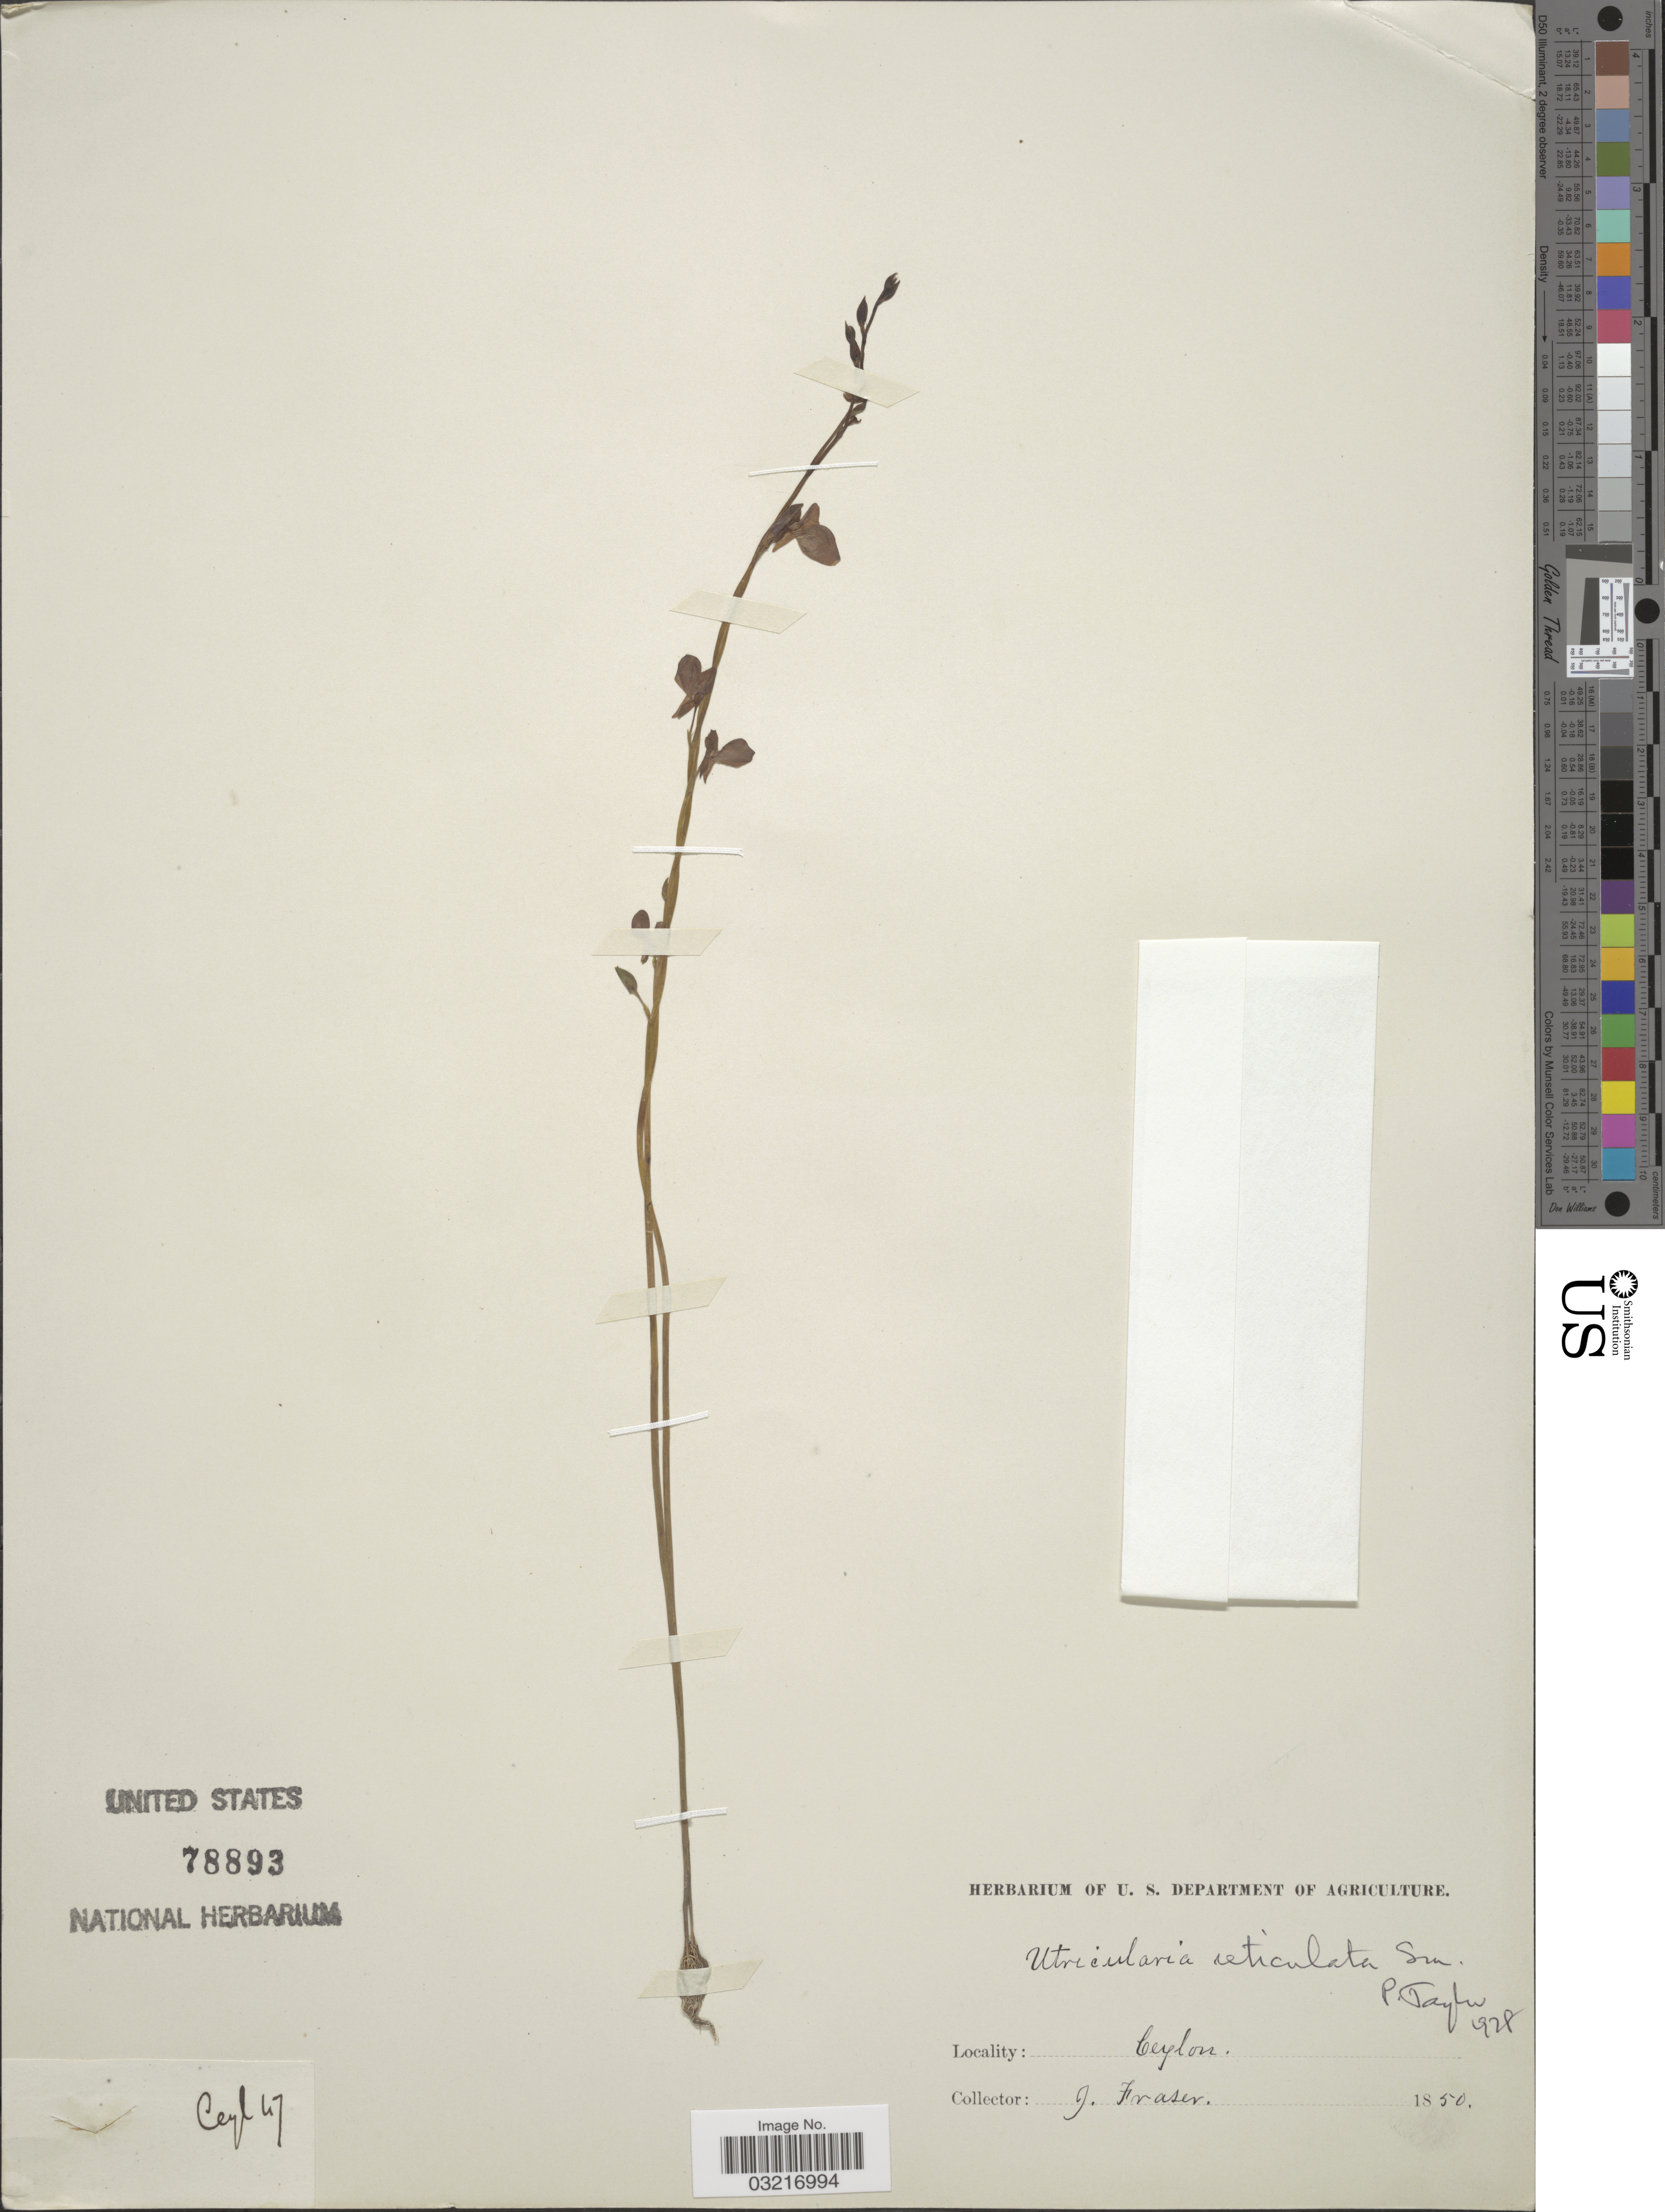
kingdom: Plantae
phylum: Tracheophyta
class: Magnoliopsida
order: Lamiales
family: Lentibulariaceae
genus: Utricularia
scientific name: Utricularia reticulata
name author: Sm.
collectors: J. Fraser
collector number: Ceyl47?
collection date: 1850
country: Sri Lanka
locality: Ceylon.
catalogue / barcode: US 78893